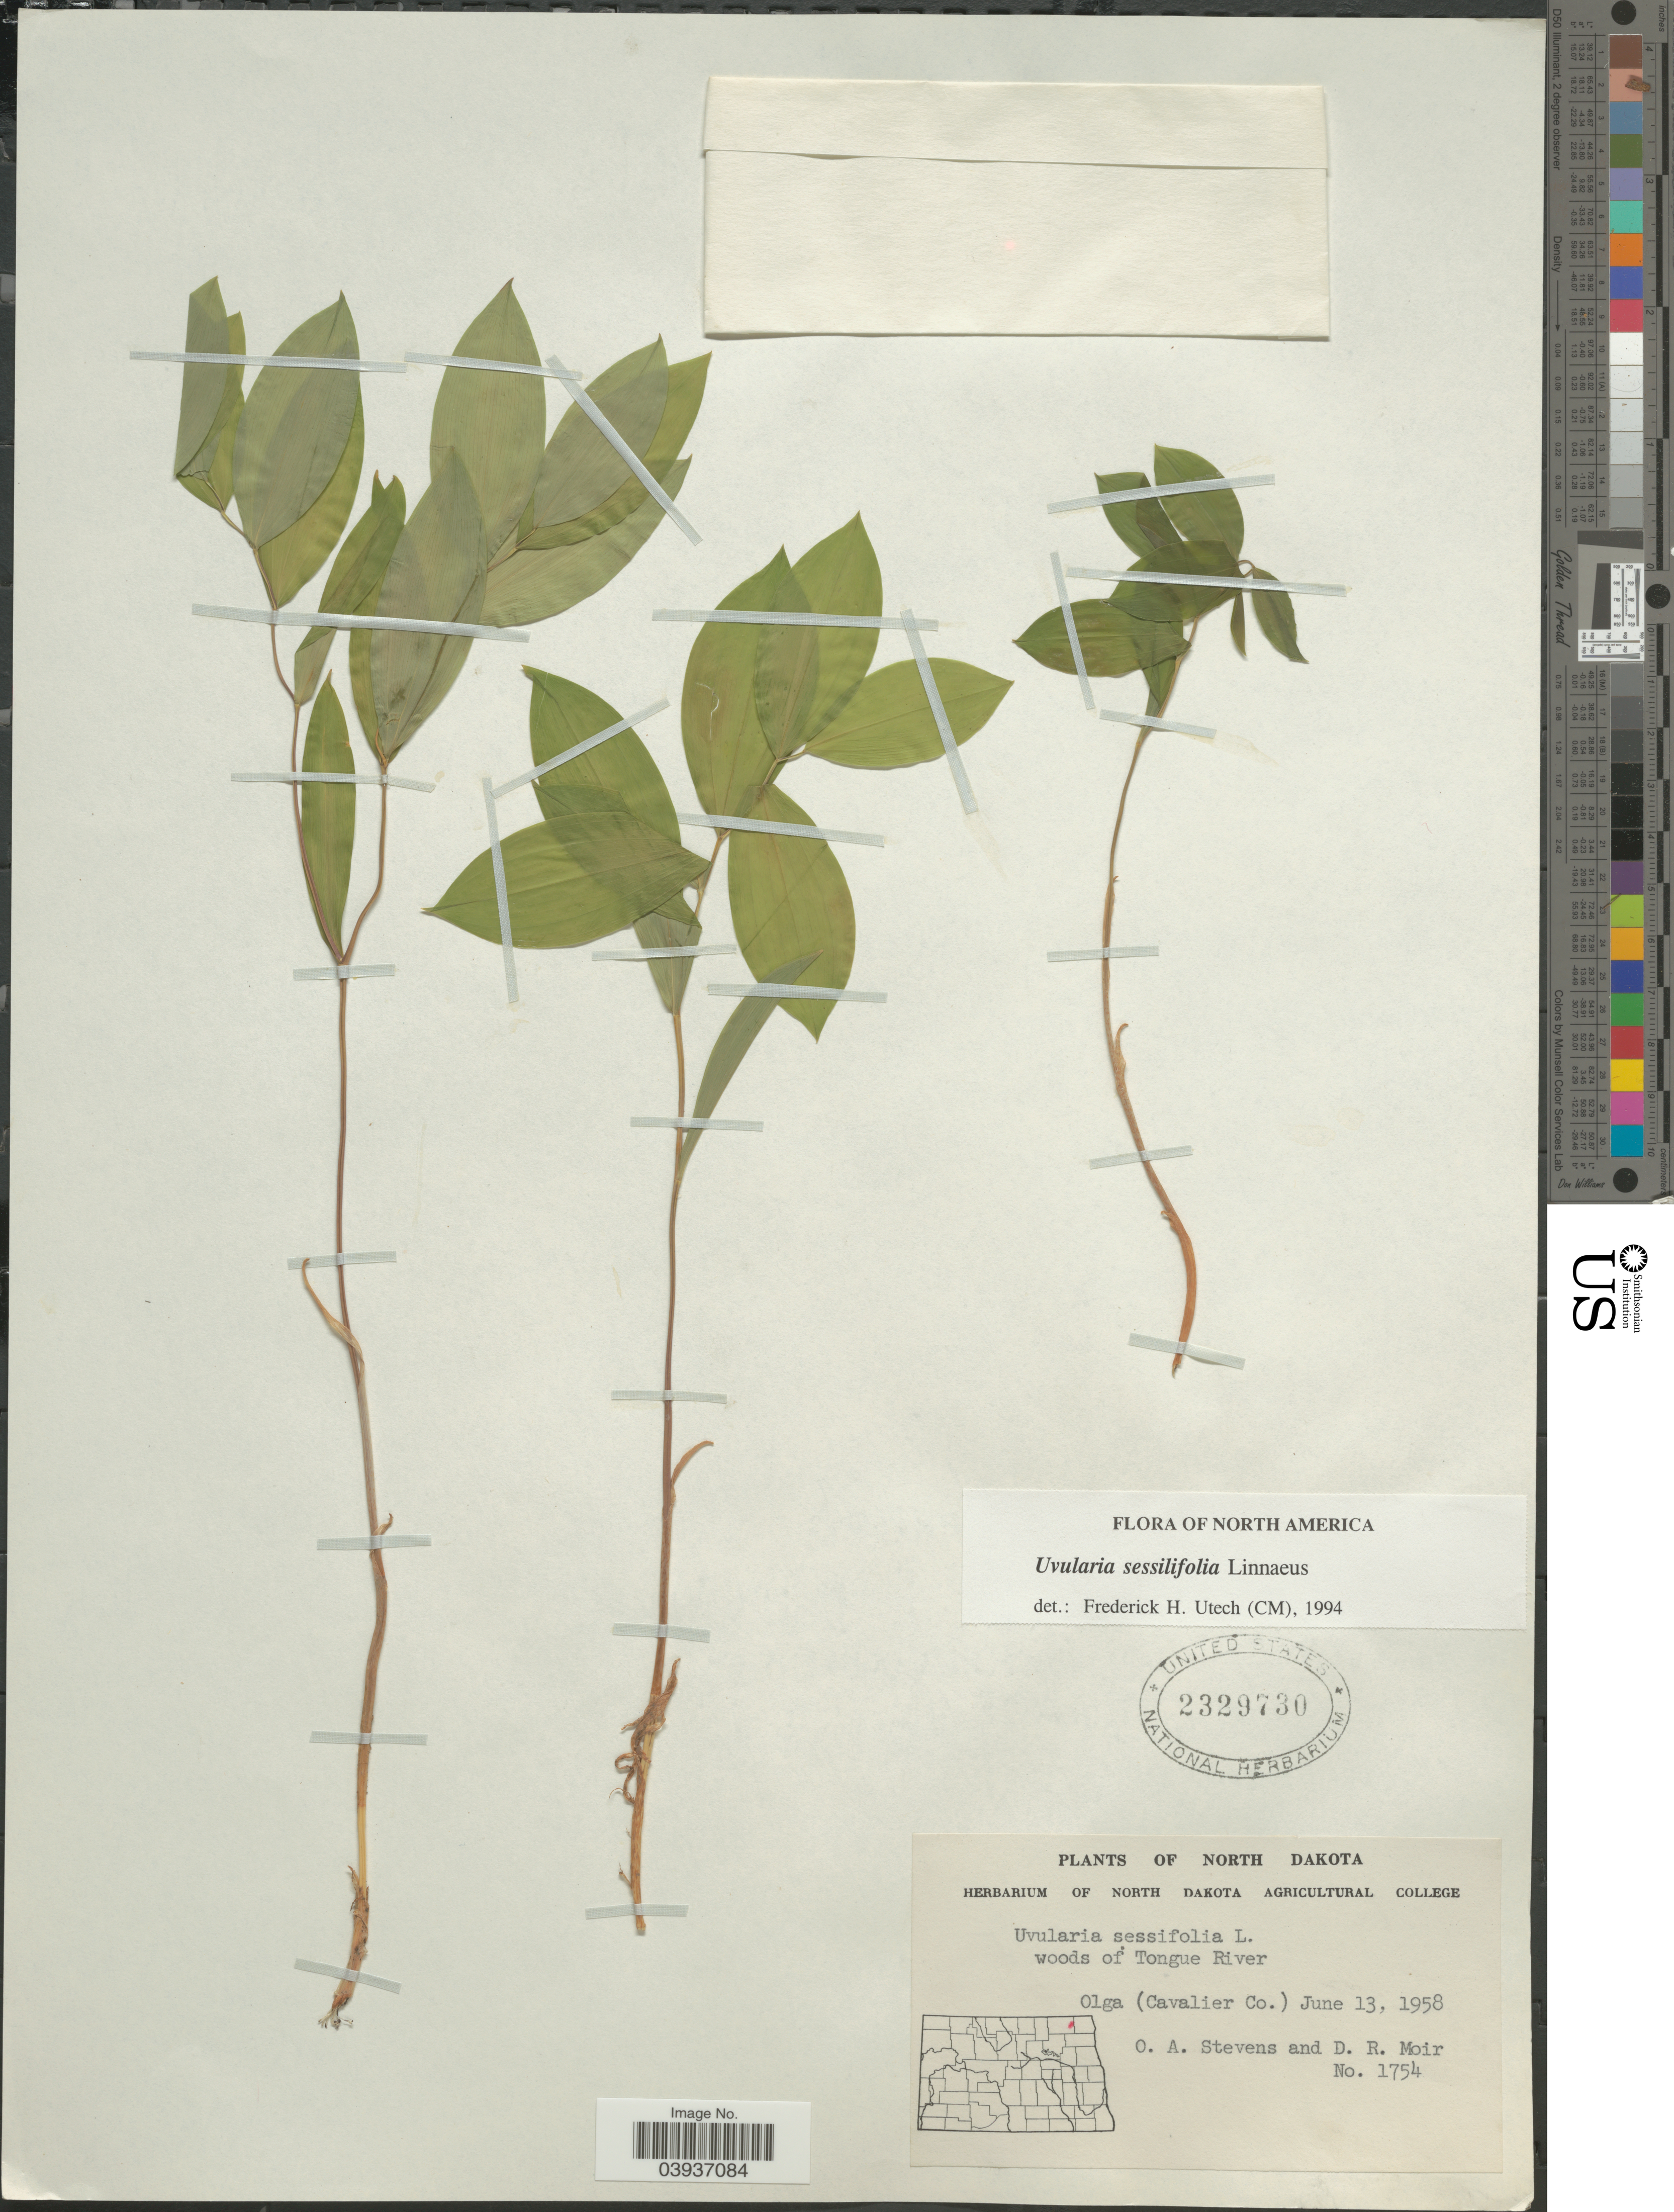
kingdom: Plantae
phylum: Tracheophyta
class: Liliopsida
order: Liliales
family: Colchicaceae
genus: Uvularia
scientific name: Uvularia sessilifolia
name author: L.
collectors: O. A. Stevens & D. Moir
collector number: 1754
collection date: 1958-06-13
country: United States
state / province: North Dakota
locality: Woods of Tongue River. Olga (Cavalier Co.).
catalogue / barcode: US 2329730